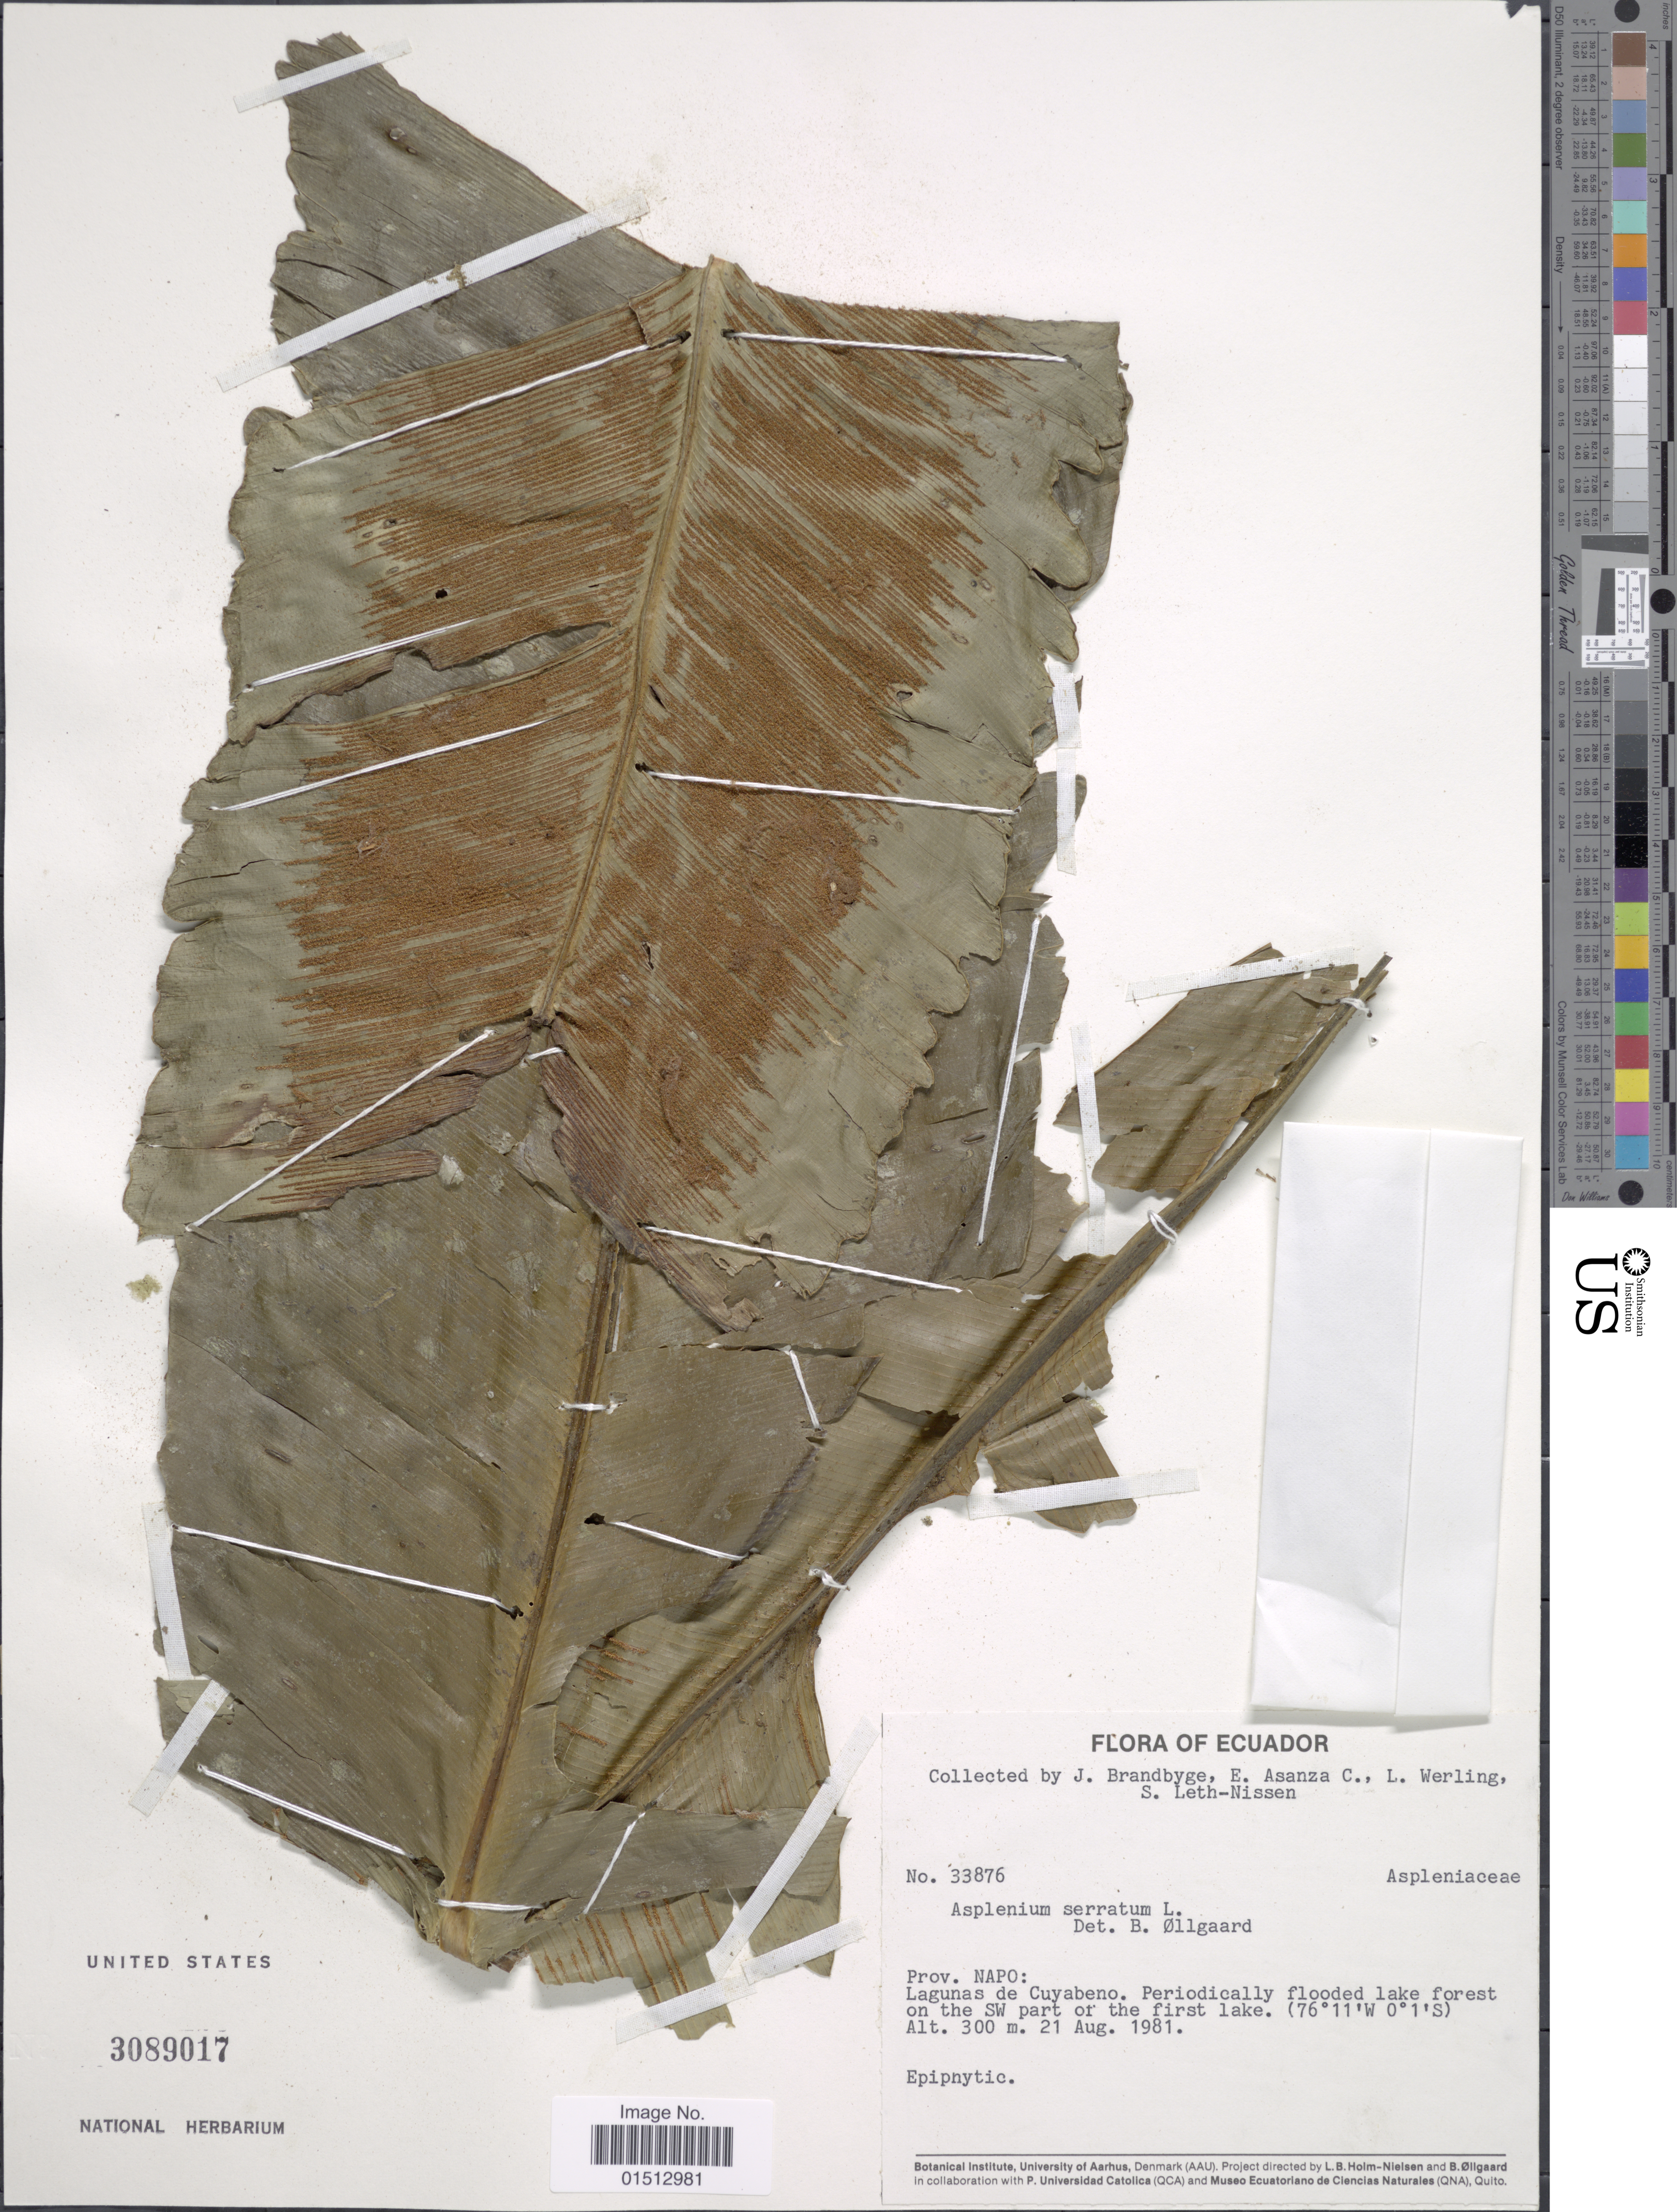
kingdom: Plantae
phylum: Tracheophyta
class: Polypodiopsida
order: Polypodiales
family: Aspleniaceae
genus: Asplenium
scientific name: Asplenium serratum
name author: L.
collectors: J. Brandbyge, E. Asanza C., L. Werling & S. Leth-Nissen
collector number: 33876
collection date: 1981-08-21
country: Ecuador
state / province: Napo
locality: Ecuador, Prov. Napo: Lagunas de Cuyabeno. Periodically flooded lake forest on the SW part of the first lake.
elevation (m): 300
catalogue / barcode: US 3089017